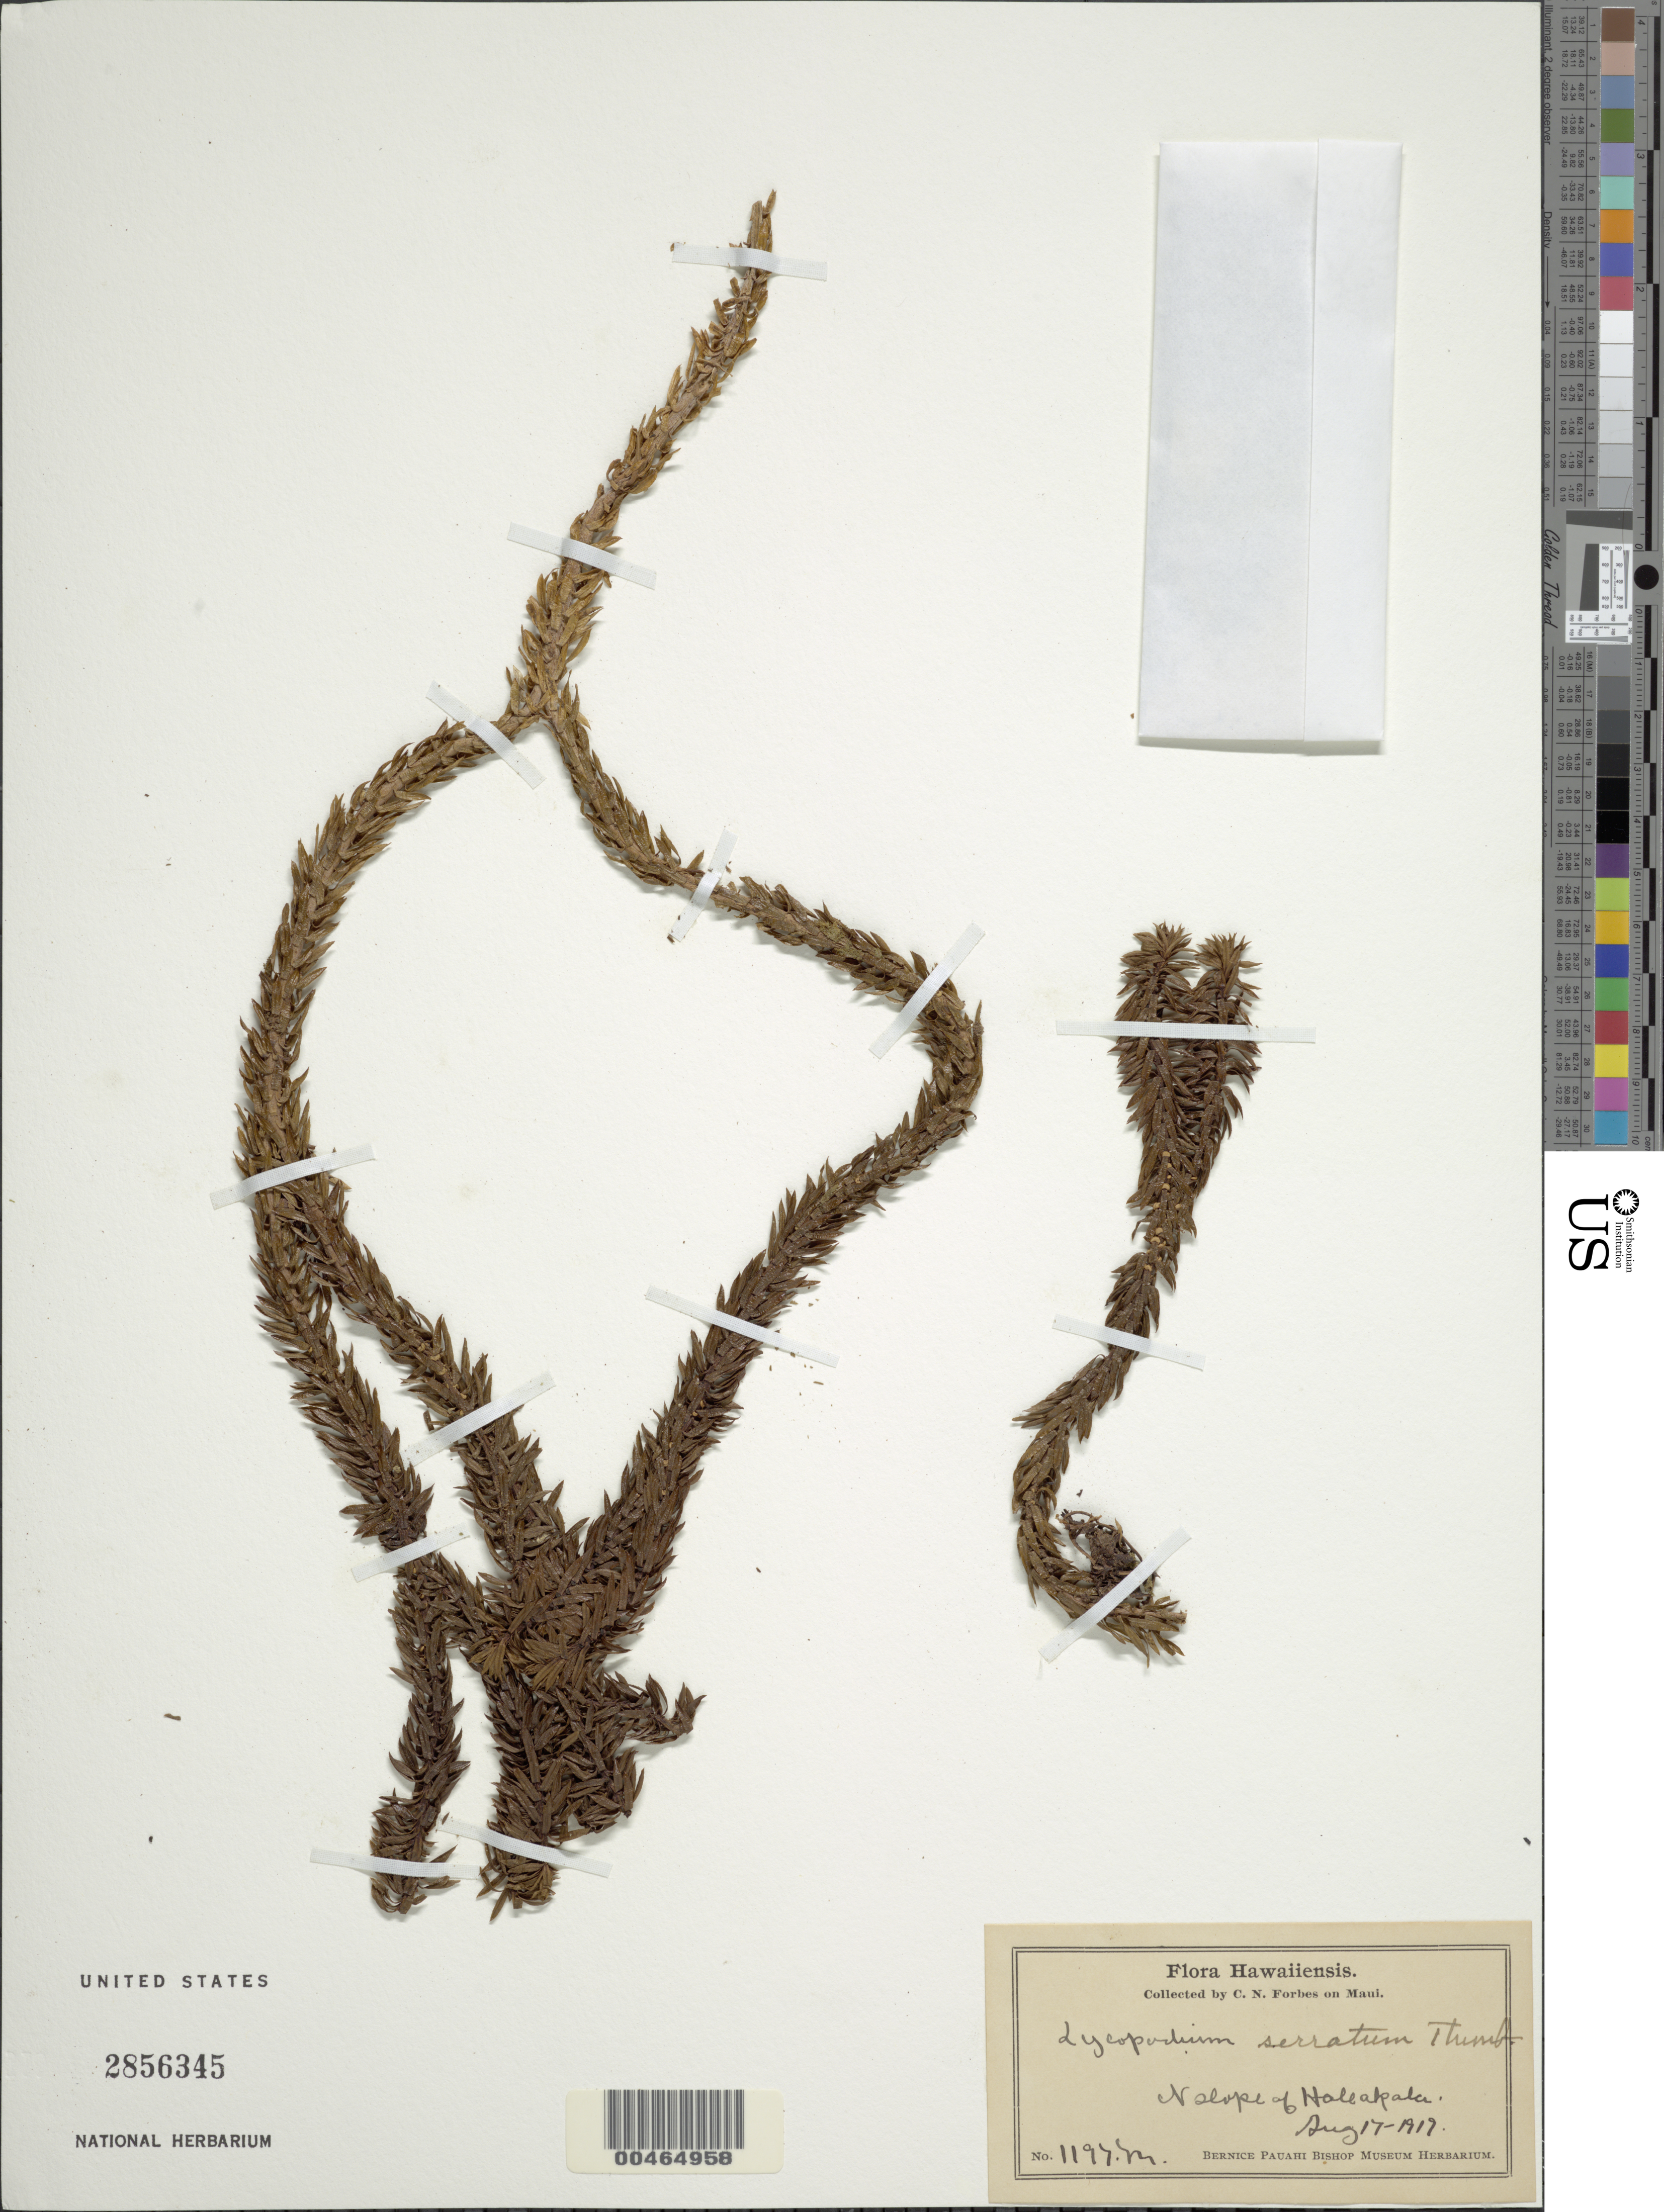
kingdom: Plantae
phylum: Tracheophyta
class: Lycopodiopsida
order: Lycopodiales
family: Lycopodiaceae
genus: Huperzia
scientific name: Huperzia serrata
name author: (Thunb.) Trevis.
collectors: C. N. Forbes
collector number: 1197.M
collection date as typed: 17 Aug 1919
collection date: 1919-08-17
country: United States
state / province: Hawaii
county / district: Maui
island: Maui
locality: N slope of Haleakala, Maui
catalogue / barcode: US 2856345